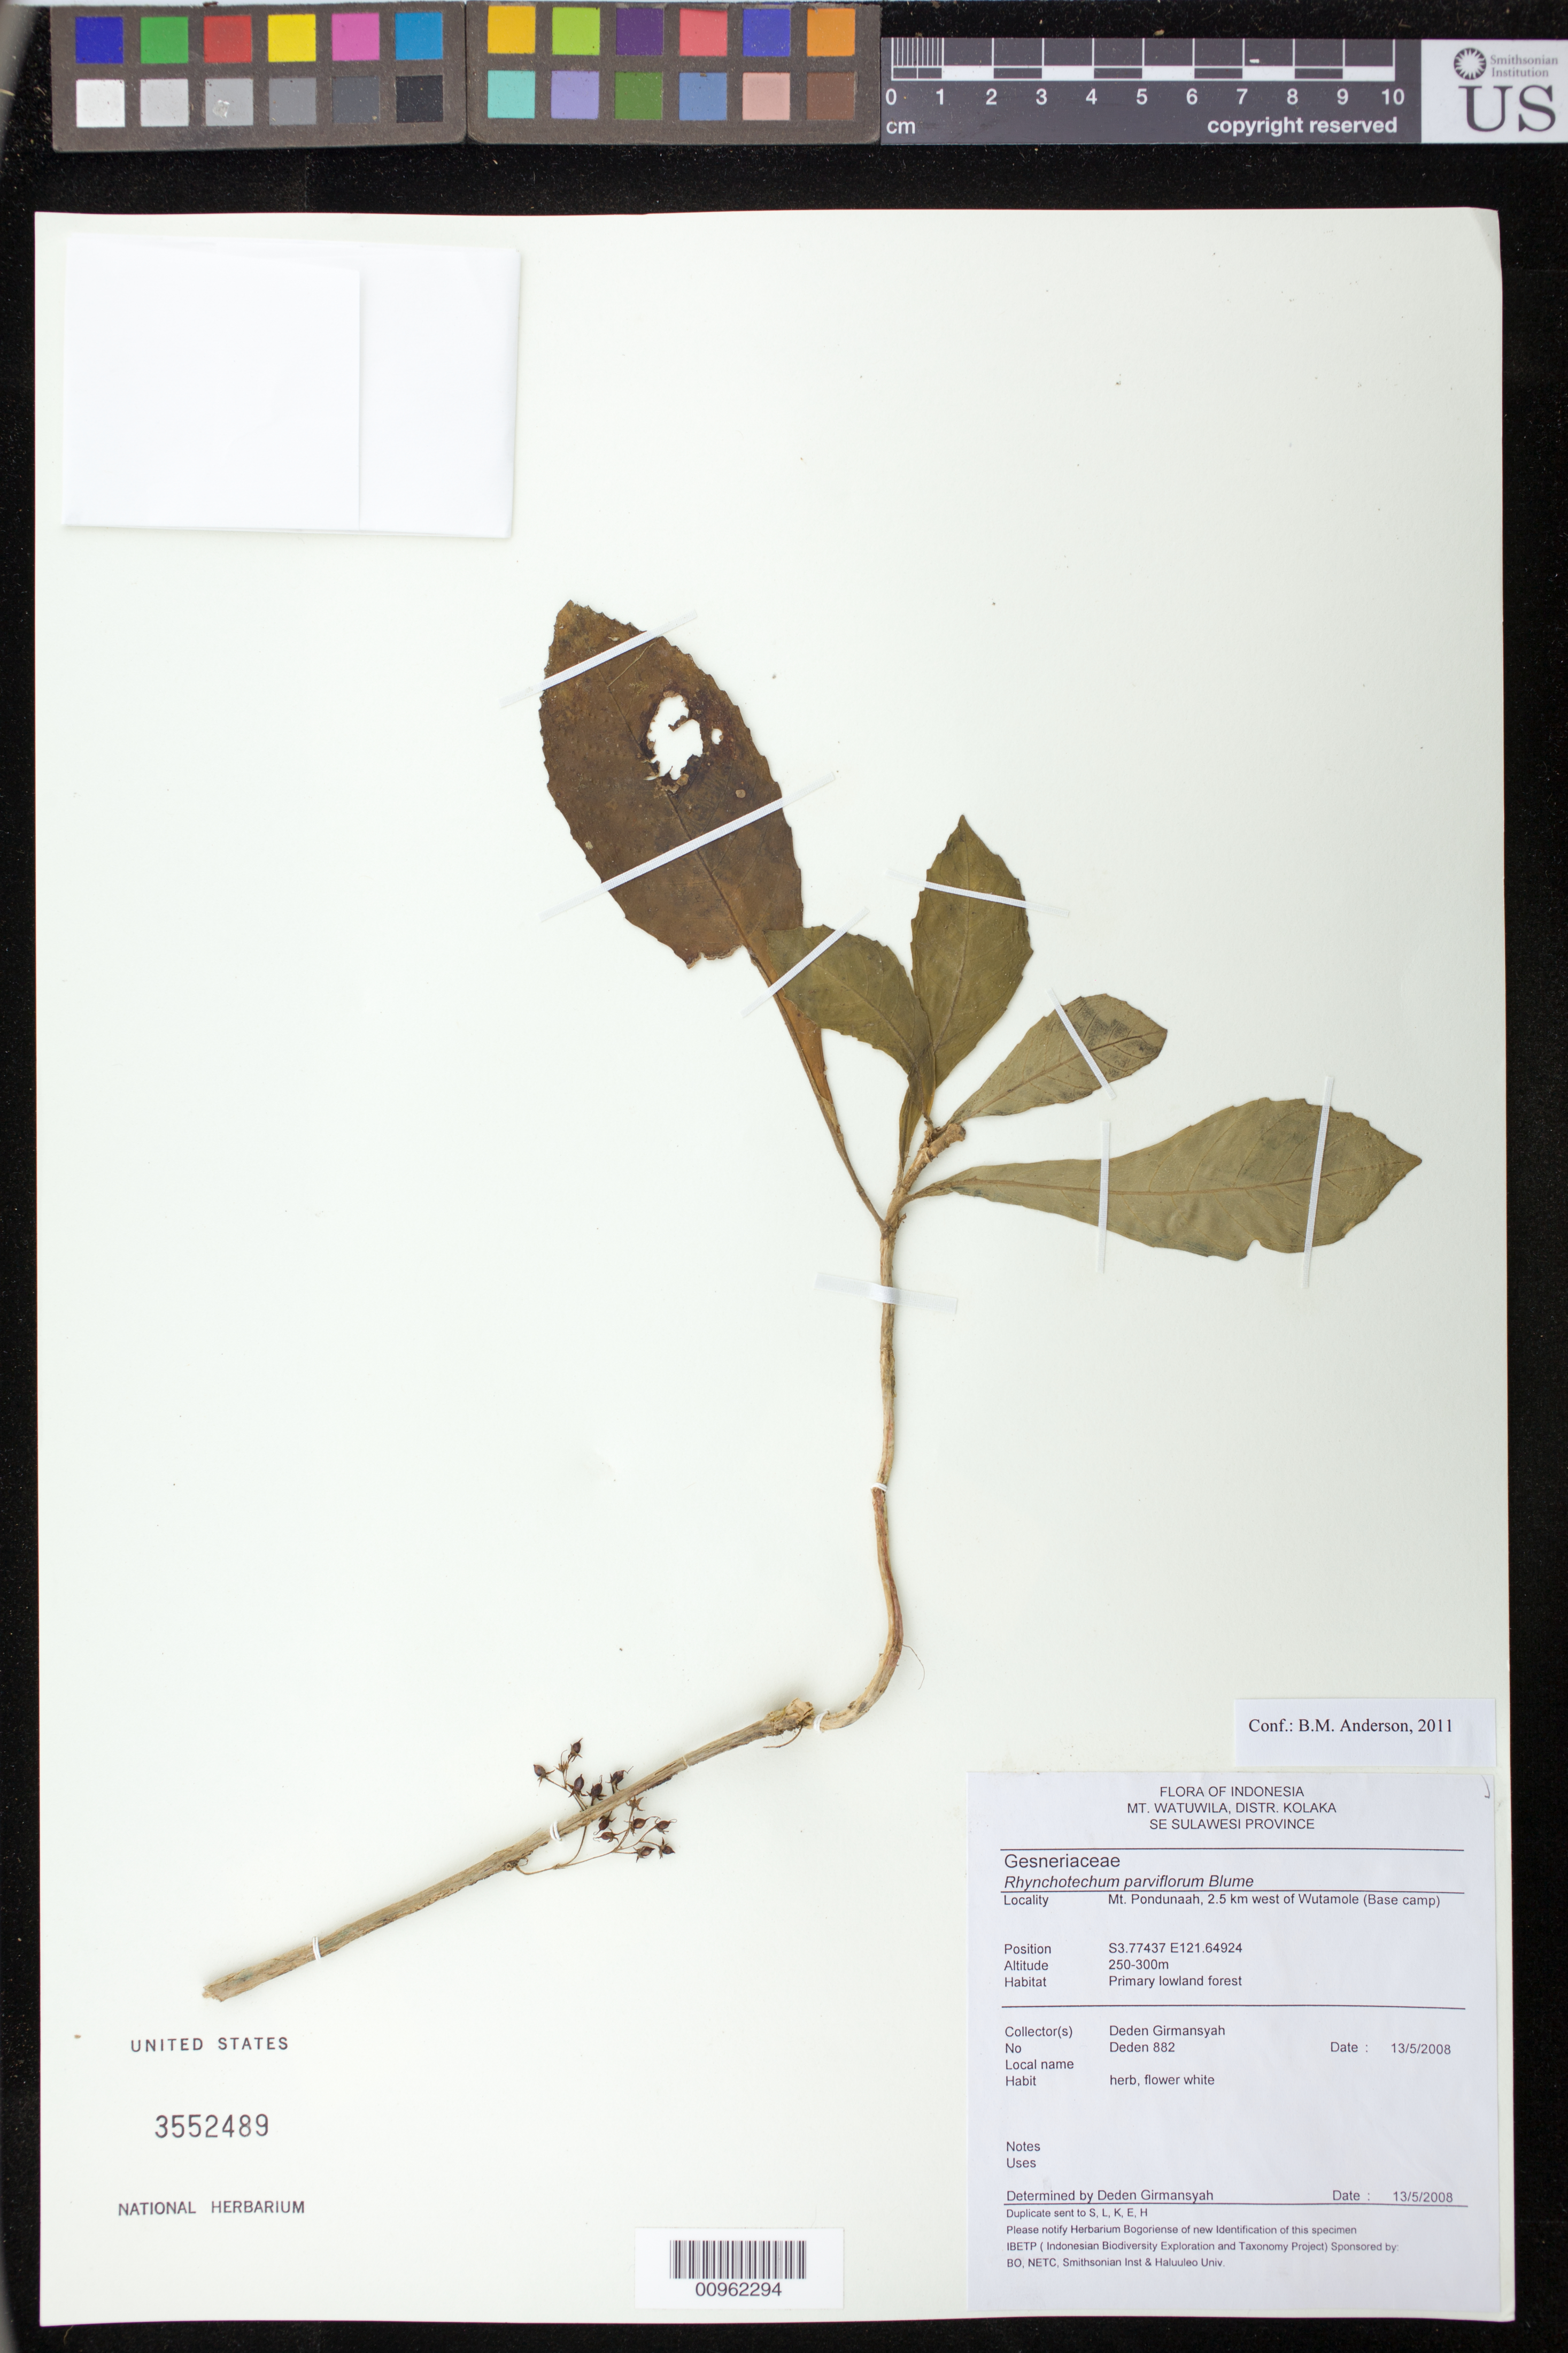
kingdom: Plantae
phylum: Tracheophyta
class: Magnoliopsida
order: Lamiales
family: Gesneriaceae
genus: Rhynchotechum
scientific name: Rhynchotechum parviflorum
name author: Blume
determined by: Girmansyah, D.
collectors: G. Deden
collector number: Deden 882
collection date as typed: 13 May 2008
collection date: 2008-05-13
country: Indonesia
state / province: Sulawesi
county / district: Sulawesi Tenggara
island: Sulawesi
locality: Mt. Watuwila, Distr. Kolaka, SE Sulawesi province. Mt. Pondunaah, 2.5 km west of Wutamole (base camp).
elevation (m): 250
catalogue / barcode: US 3552489